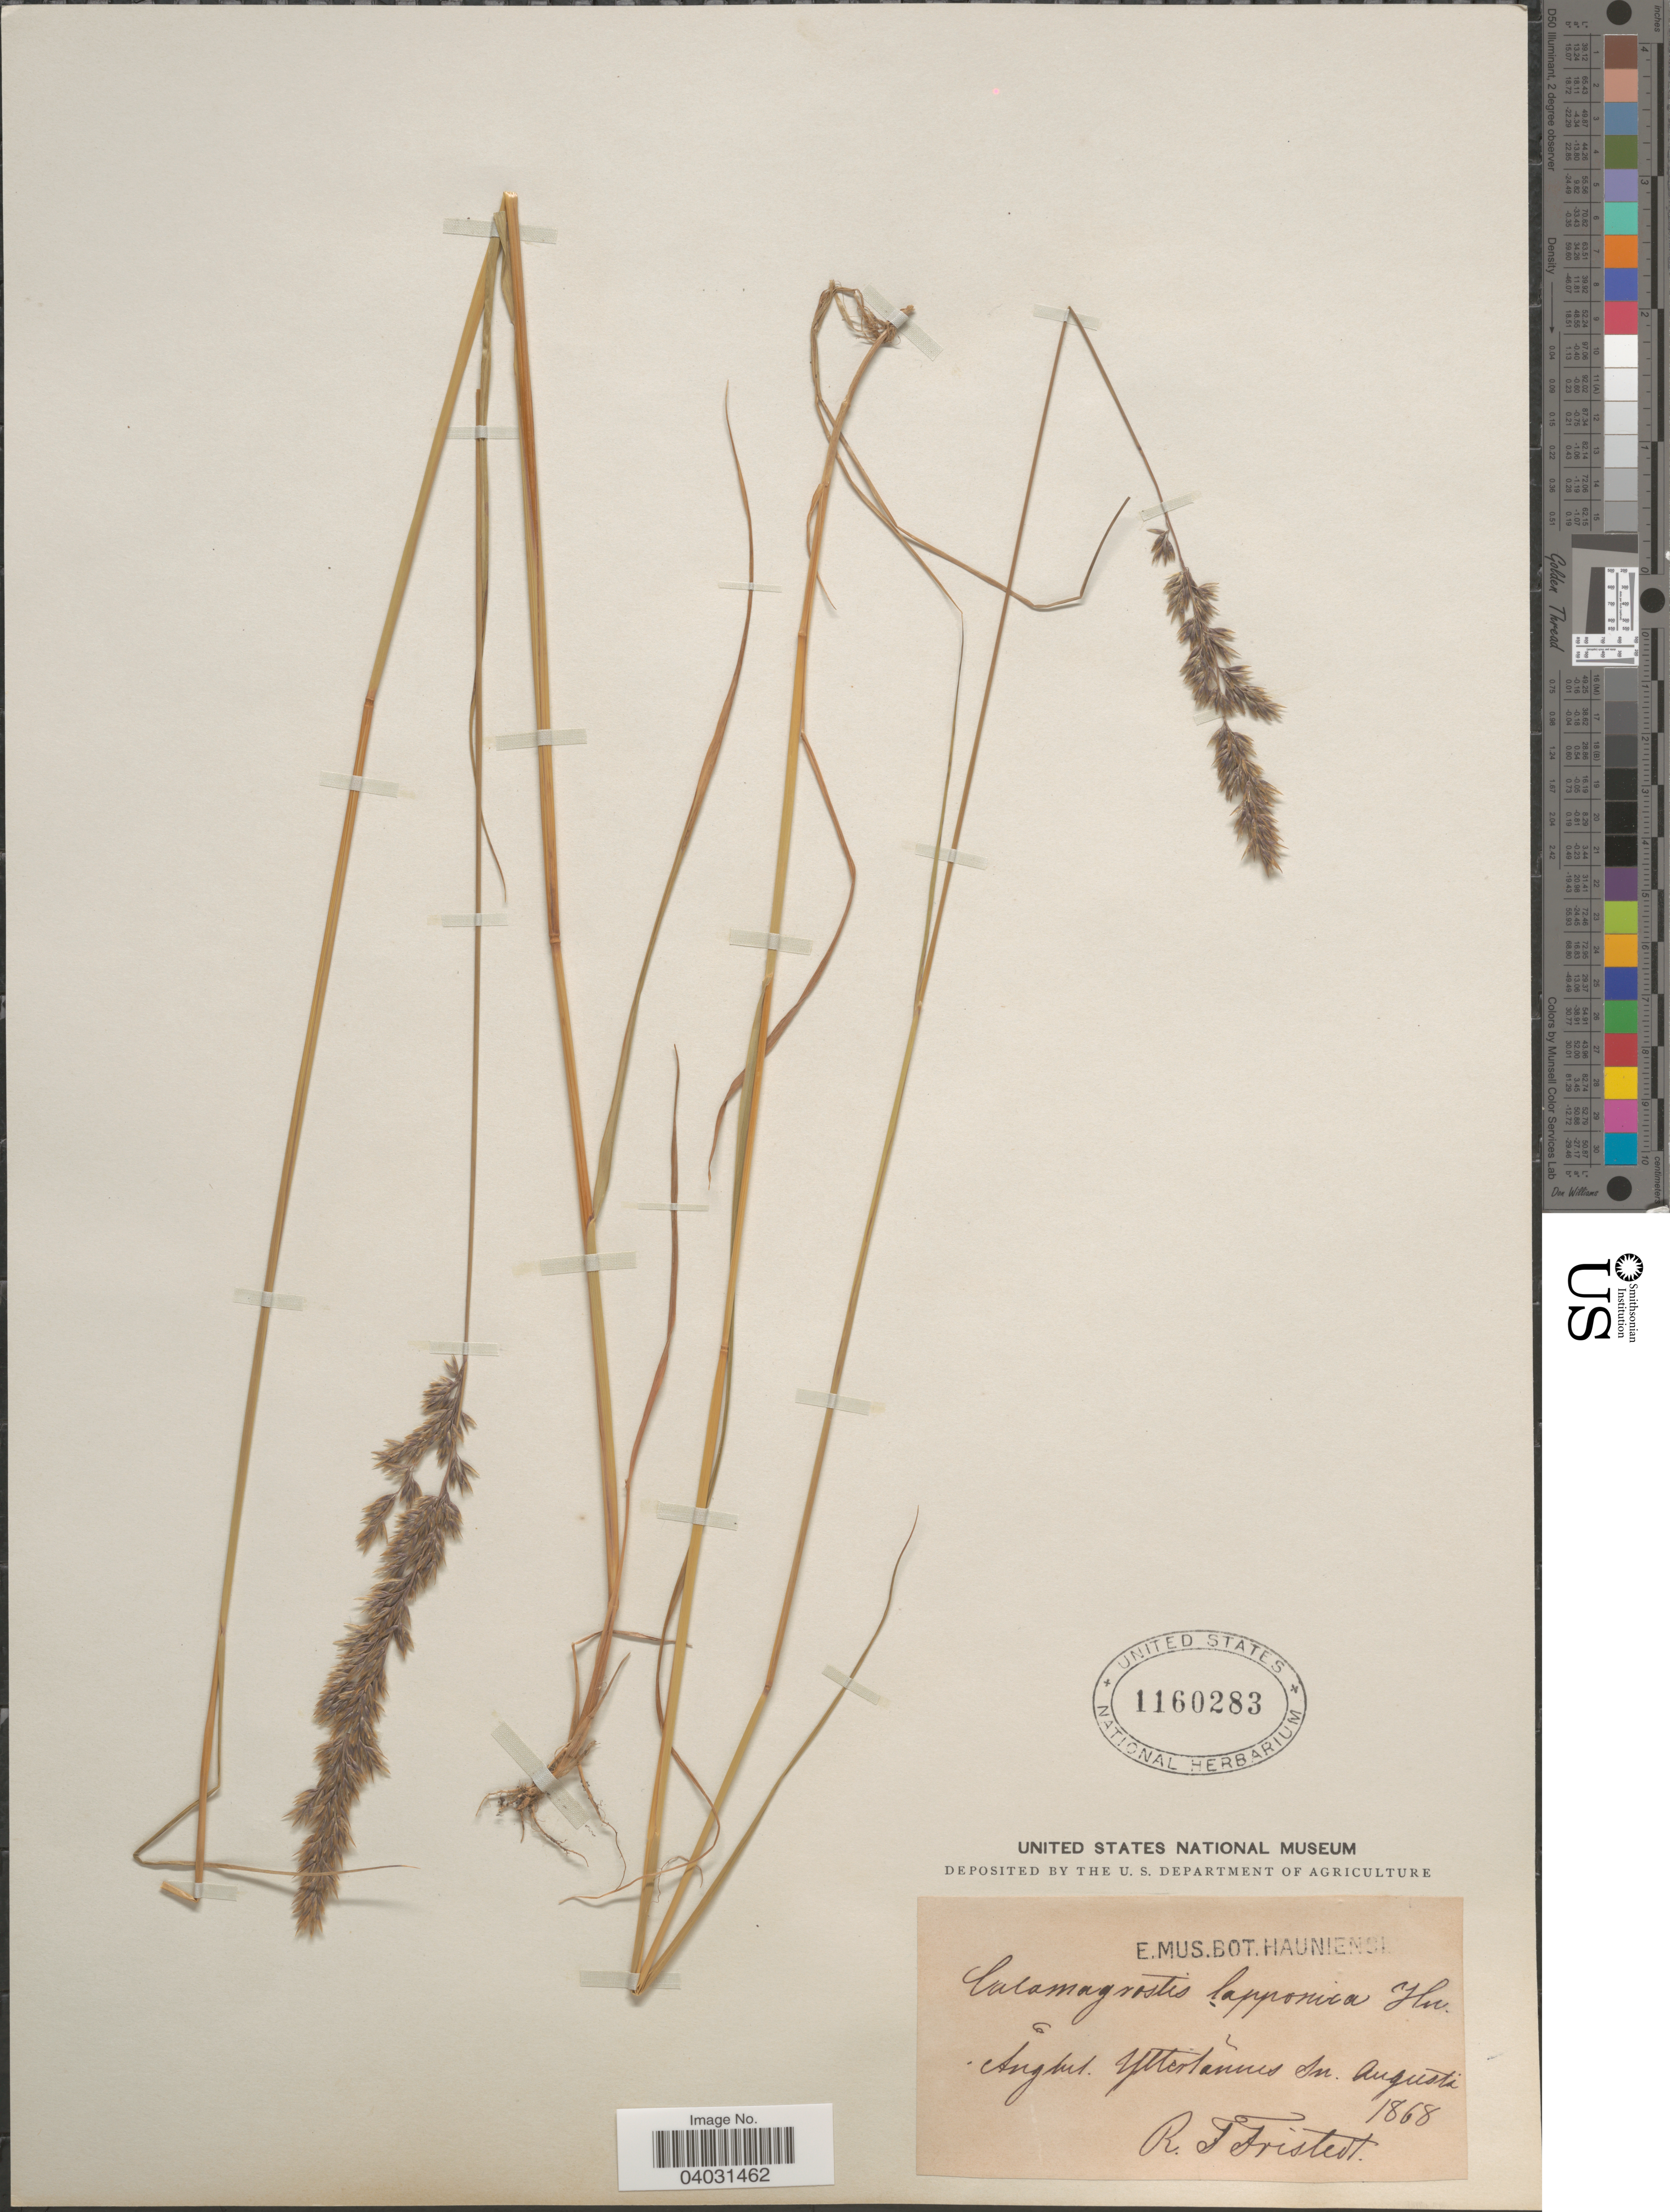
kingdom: Plantae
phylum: Tracheophyta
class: Liliopsida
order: Poales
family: Poaceae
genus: Calamagrostis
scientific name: Calamagrostis lapponica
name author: (Wahlenb.) Hartm.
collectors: R. Fristedt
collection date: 1868-08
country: Sweden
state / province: Västernorrland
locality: Angml. Ytterlännäs Sn.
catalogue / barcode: US 1160283